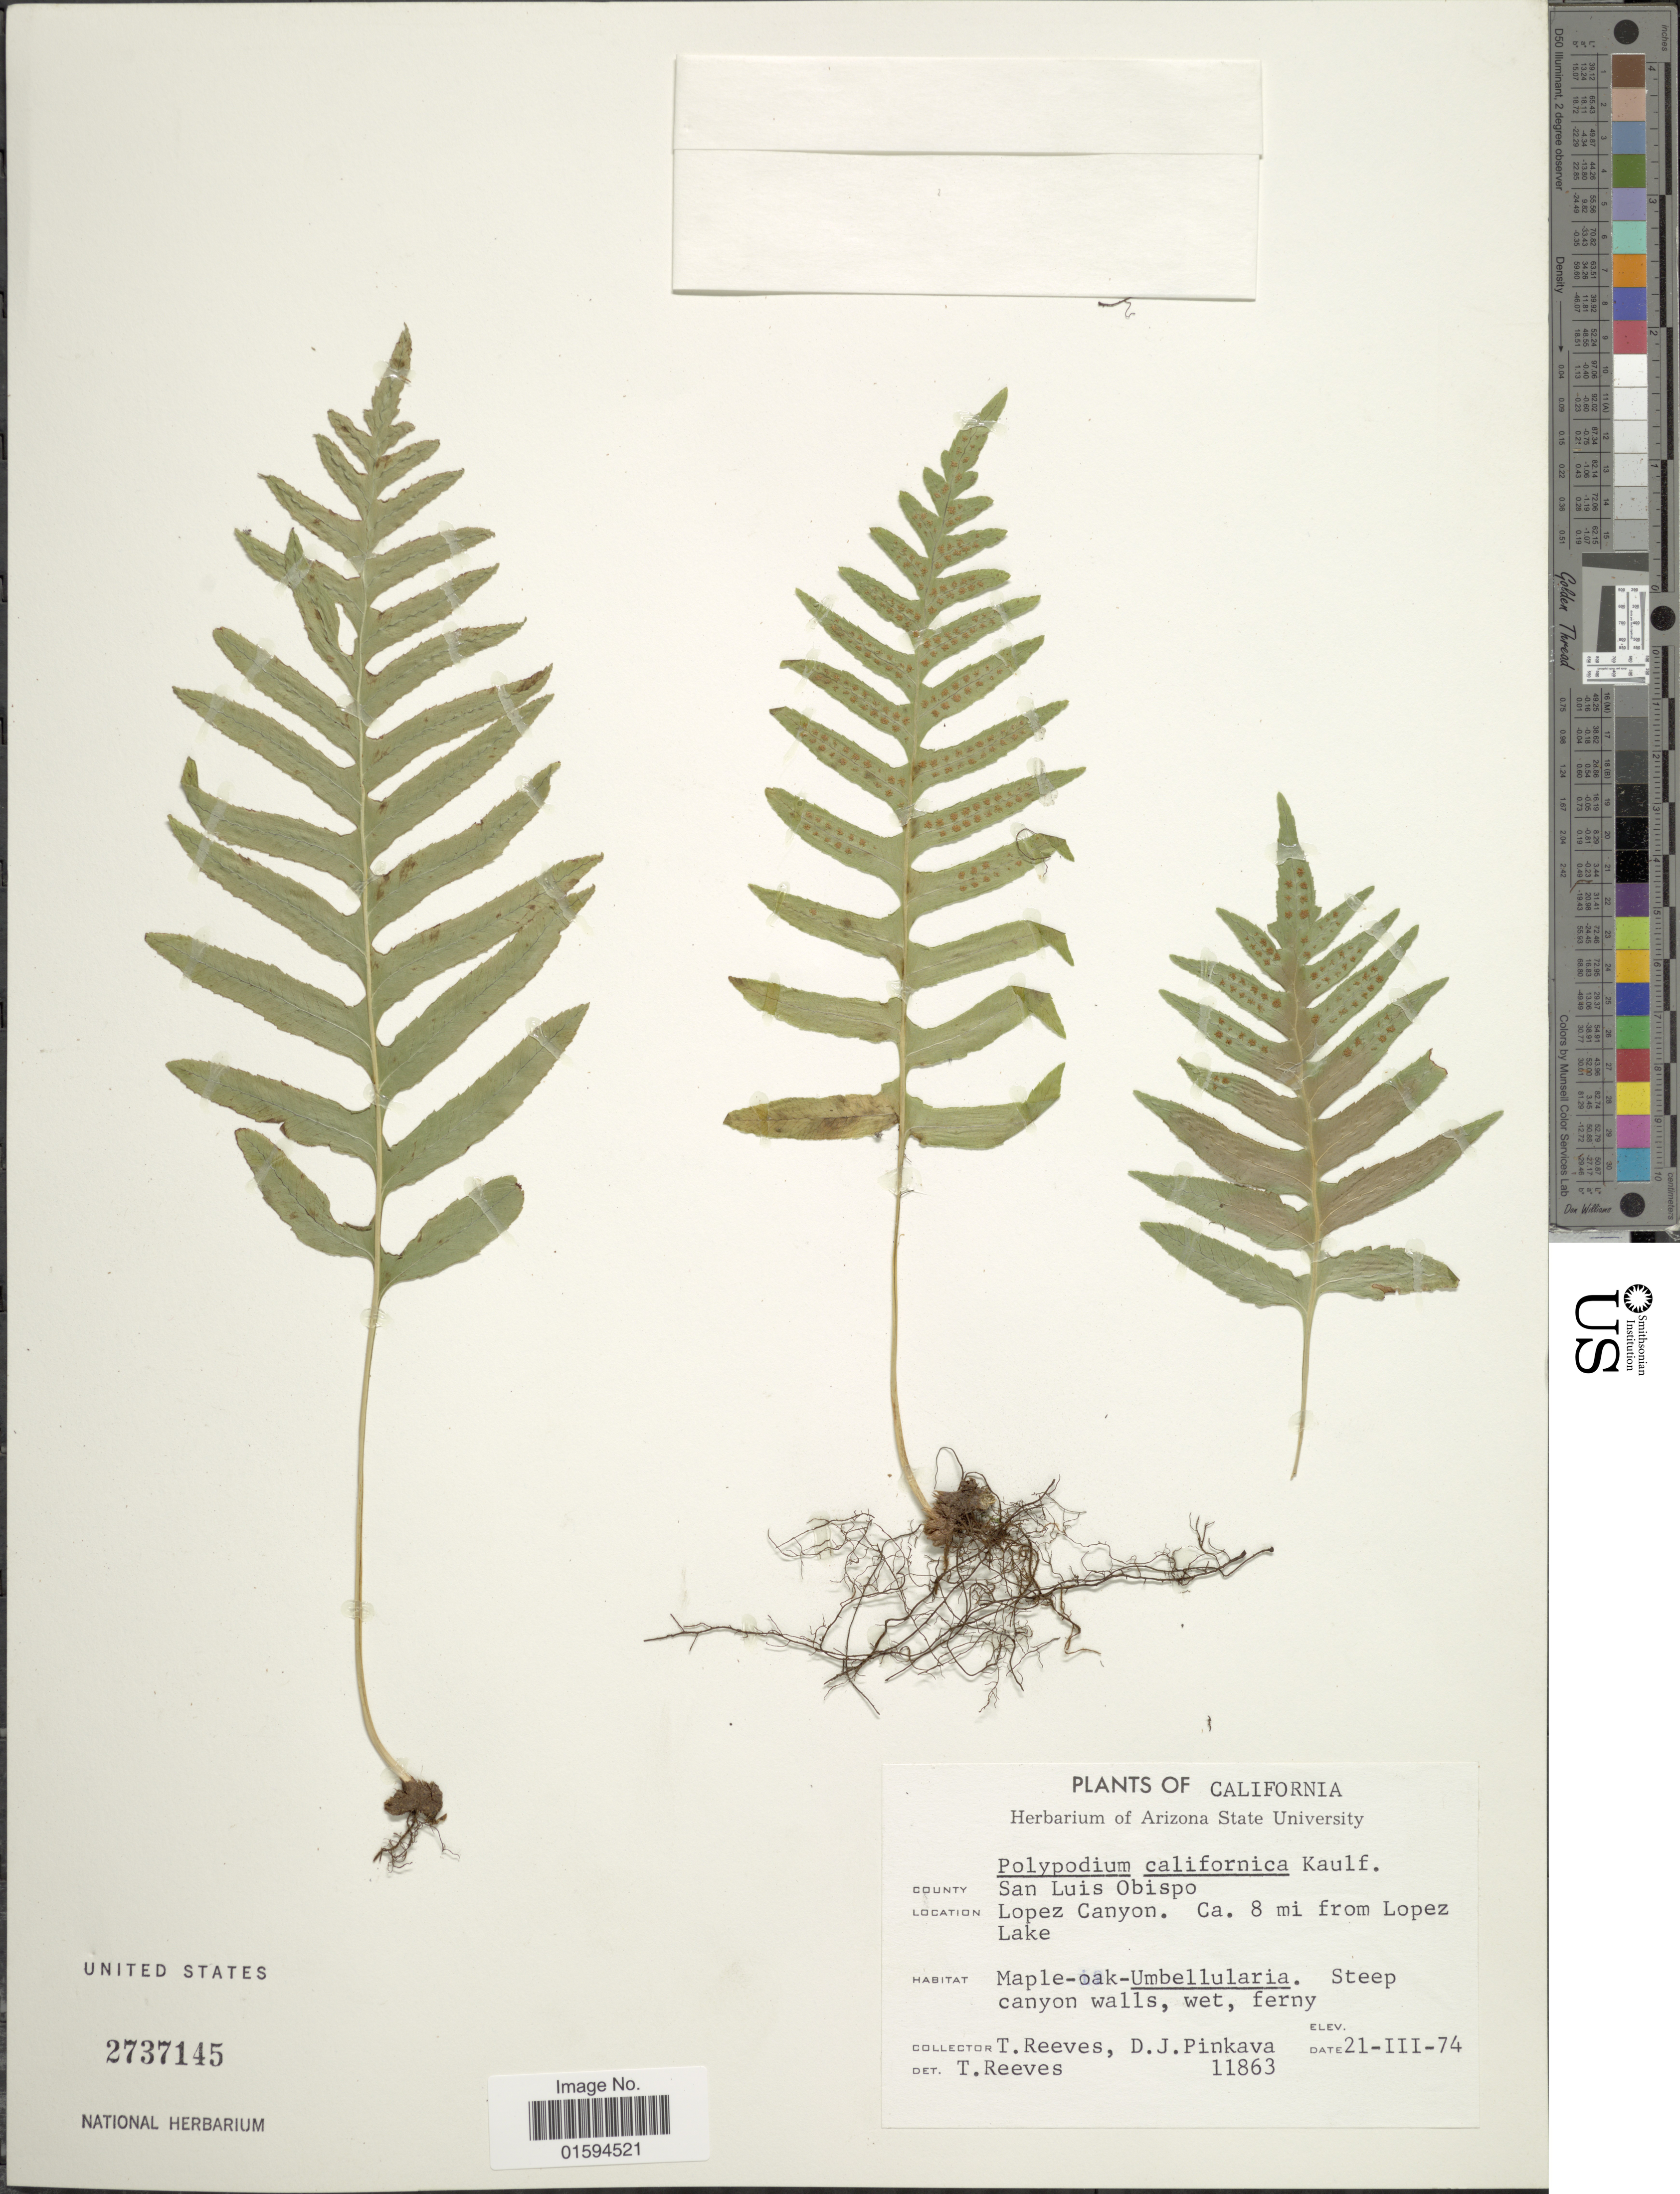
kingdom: Plantae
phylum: Tracheophyta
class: Polypodiopsida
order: Polypodiales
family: Polypodiaceae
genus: Polypodium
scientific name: Polypodium californicum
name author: Kaulf.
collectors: T. Reeves & D. J. Pinkava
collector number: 11863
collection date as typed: Transcribed d/m/y: 21/3/74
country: United States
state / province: California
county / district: San Luis Obispo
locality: San Luis Obispo, Lopez Canyon, ca. 8 mi from Lopez Lake, steep canyon walls.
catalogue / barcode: US 2737145